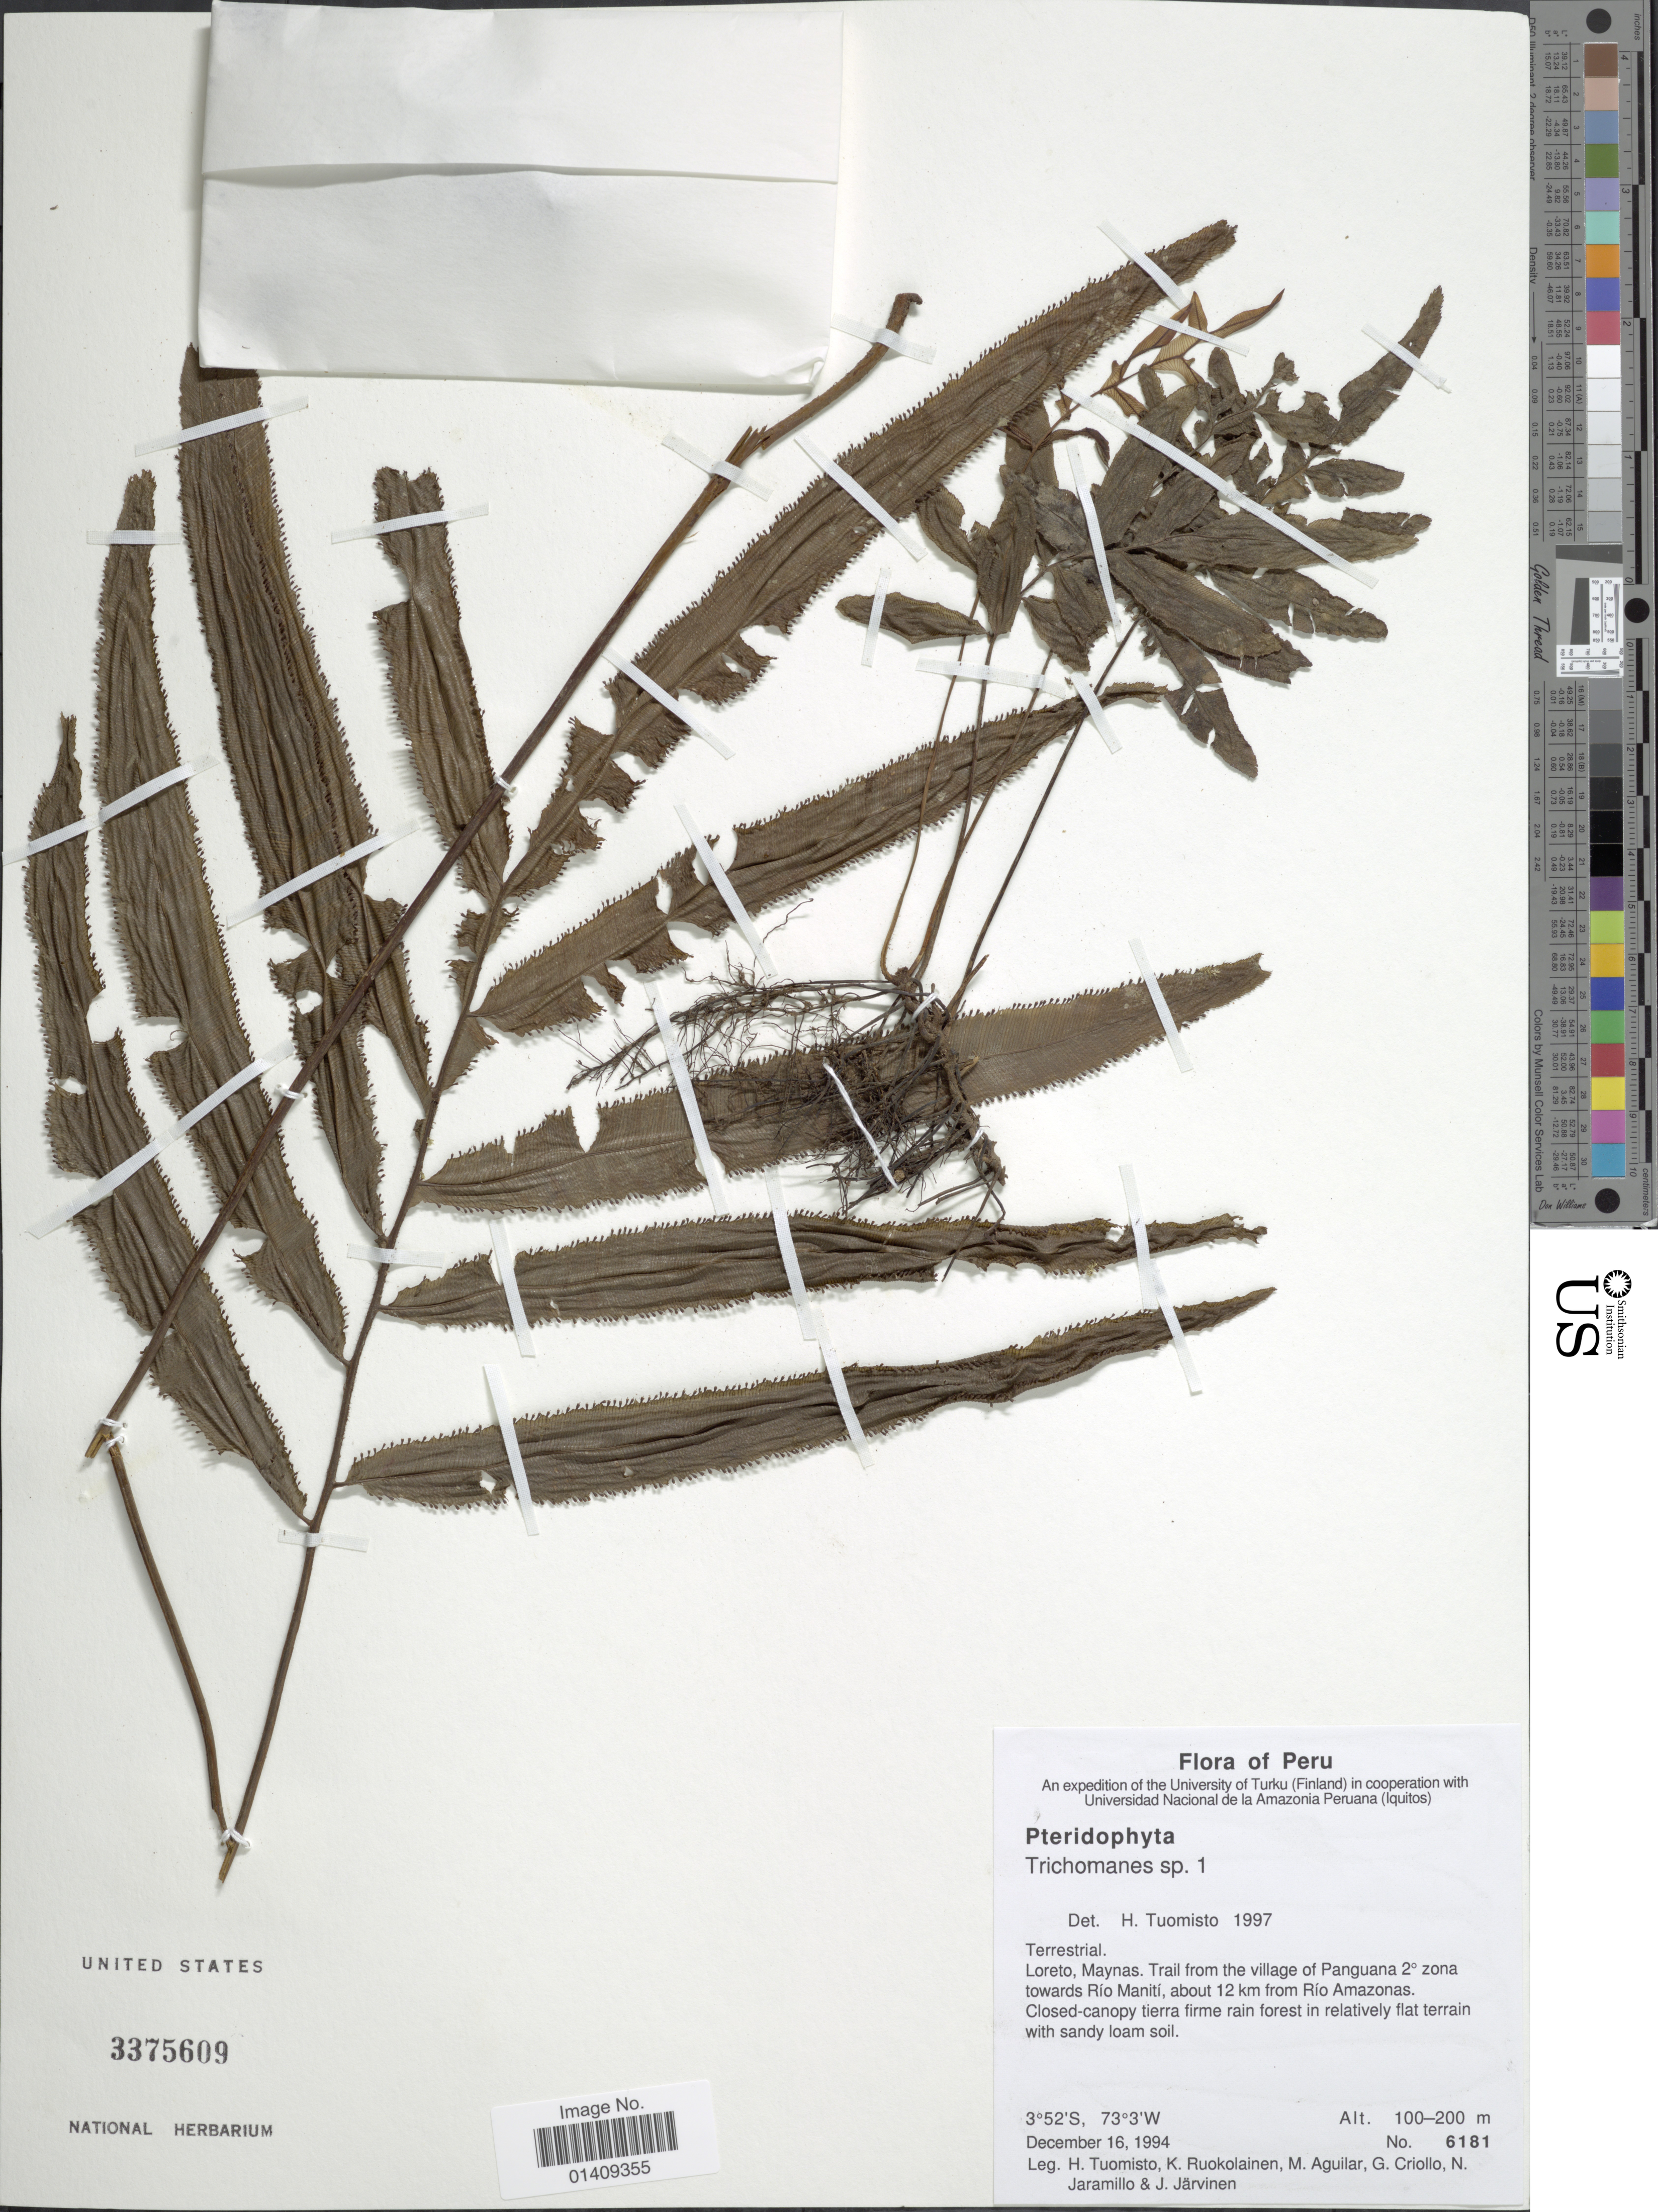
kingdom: Plantae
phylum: Tracheophyta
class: Polypodiopsida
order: Hymenophyllales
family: Hymenophyllaceae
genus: Trichomanes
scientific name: Trichomanes pinnatum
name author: Hedw.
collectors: H. Tuomisto, K. Ruokolainen, M. Aguilar, G. Criollo & et al.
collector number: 6181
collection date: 1994-12-16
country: Peru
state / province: Loreto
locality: Loreto, Maynas trail from the village of Panguana 2 zona towards Rio Maniiti about 12 km from Rio Amazonas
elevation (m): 100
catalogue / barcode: US 3375609